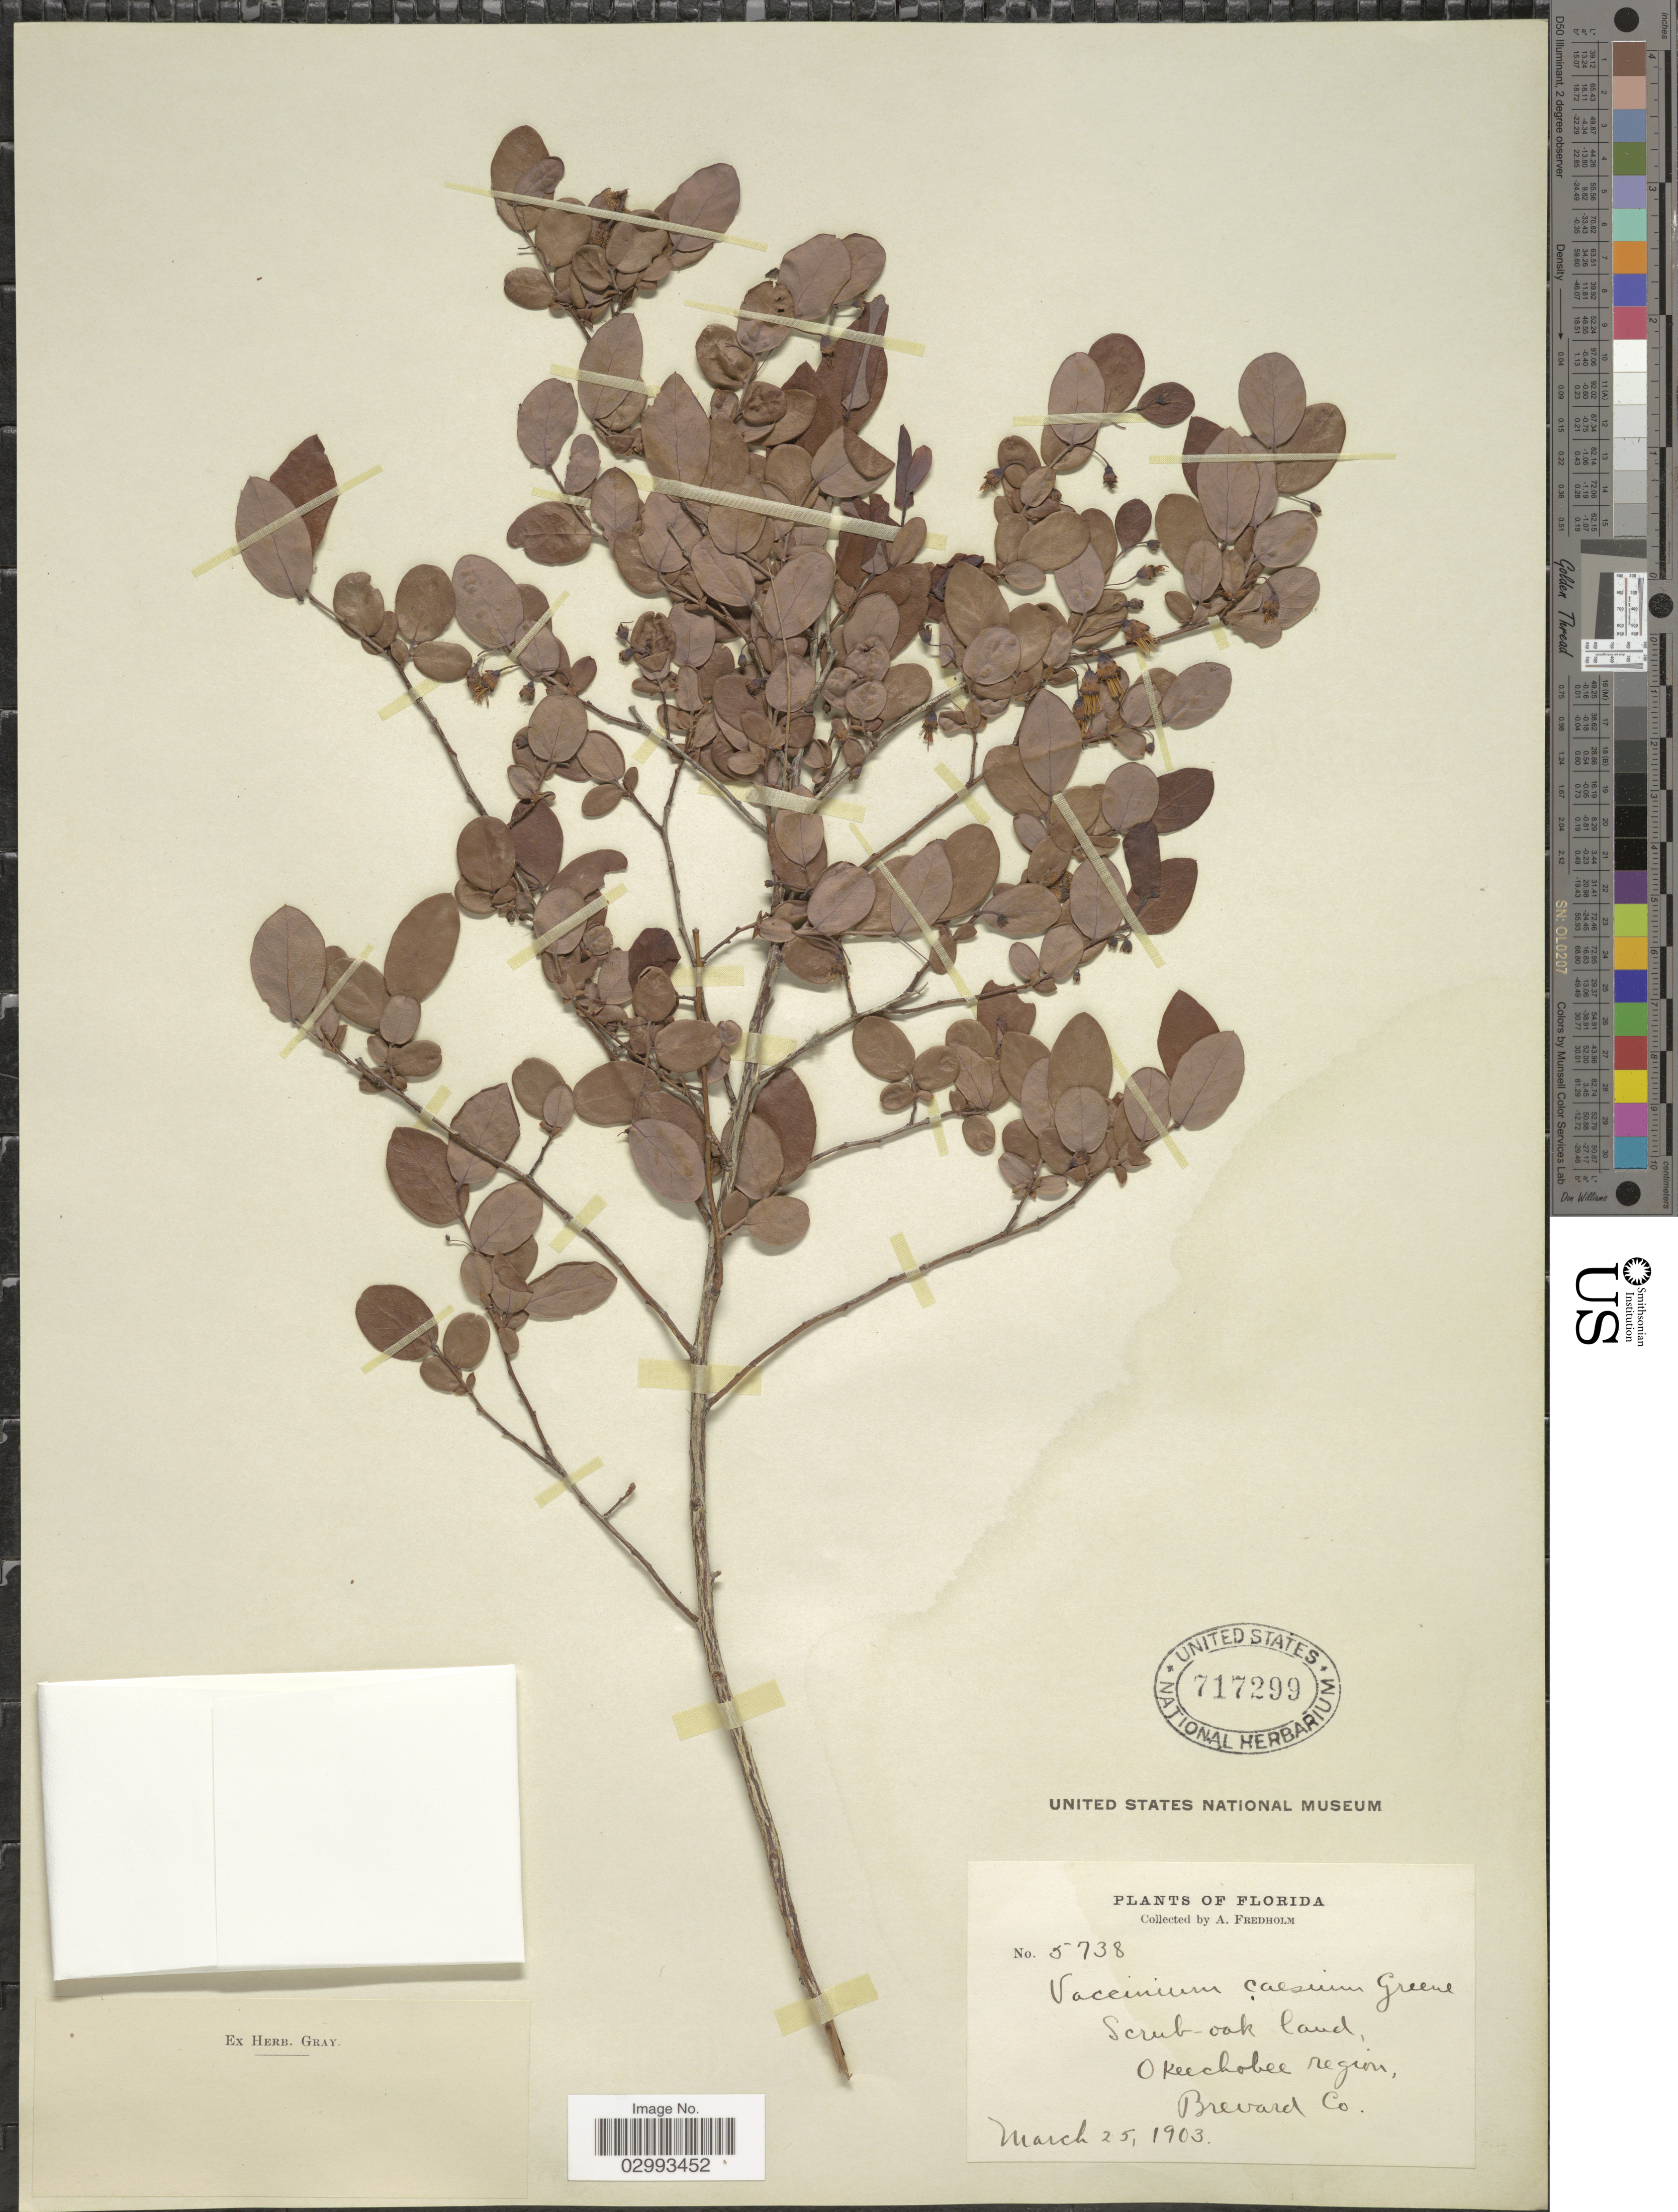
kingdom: Plantae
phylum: Tracheophyta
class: Magnoliopsida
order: Ericales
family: Ericaceae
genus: Vaccinium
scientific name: Vaccinium stamineum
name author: L.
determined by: Strong, Mark T., (BOT), Smithsonian Institution - National Museum of Natural History (UNITED STATES)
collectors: A. Fredholm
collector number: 5738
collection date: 1903-03-25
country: United States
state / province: Florida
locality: Scrub-oak land, Okeechobee region, Brevard Co.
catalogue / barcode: US 717299